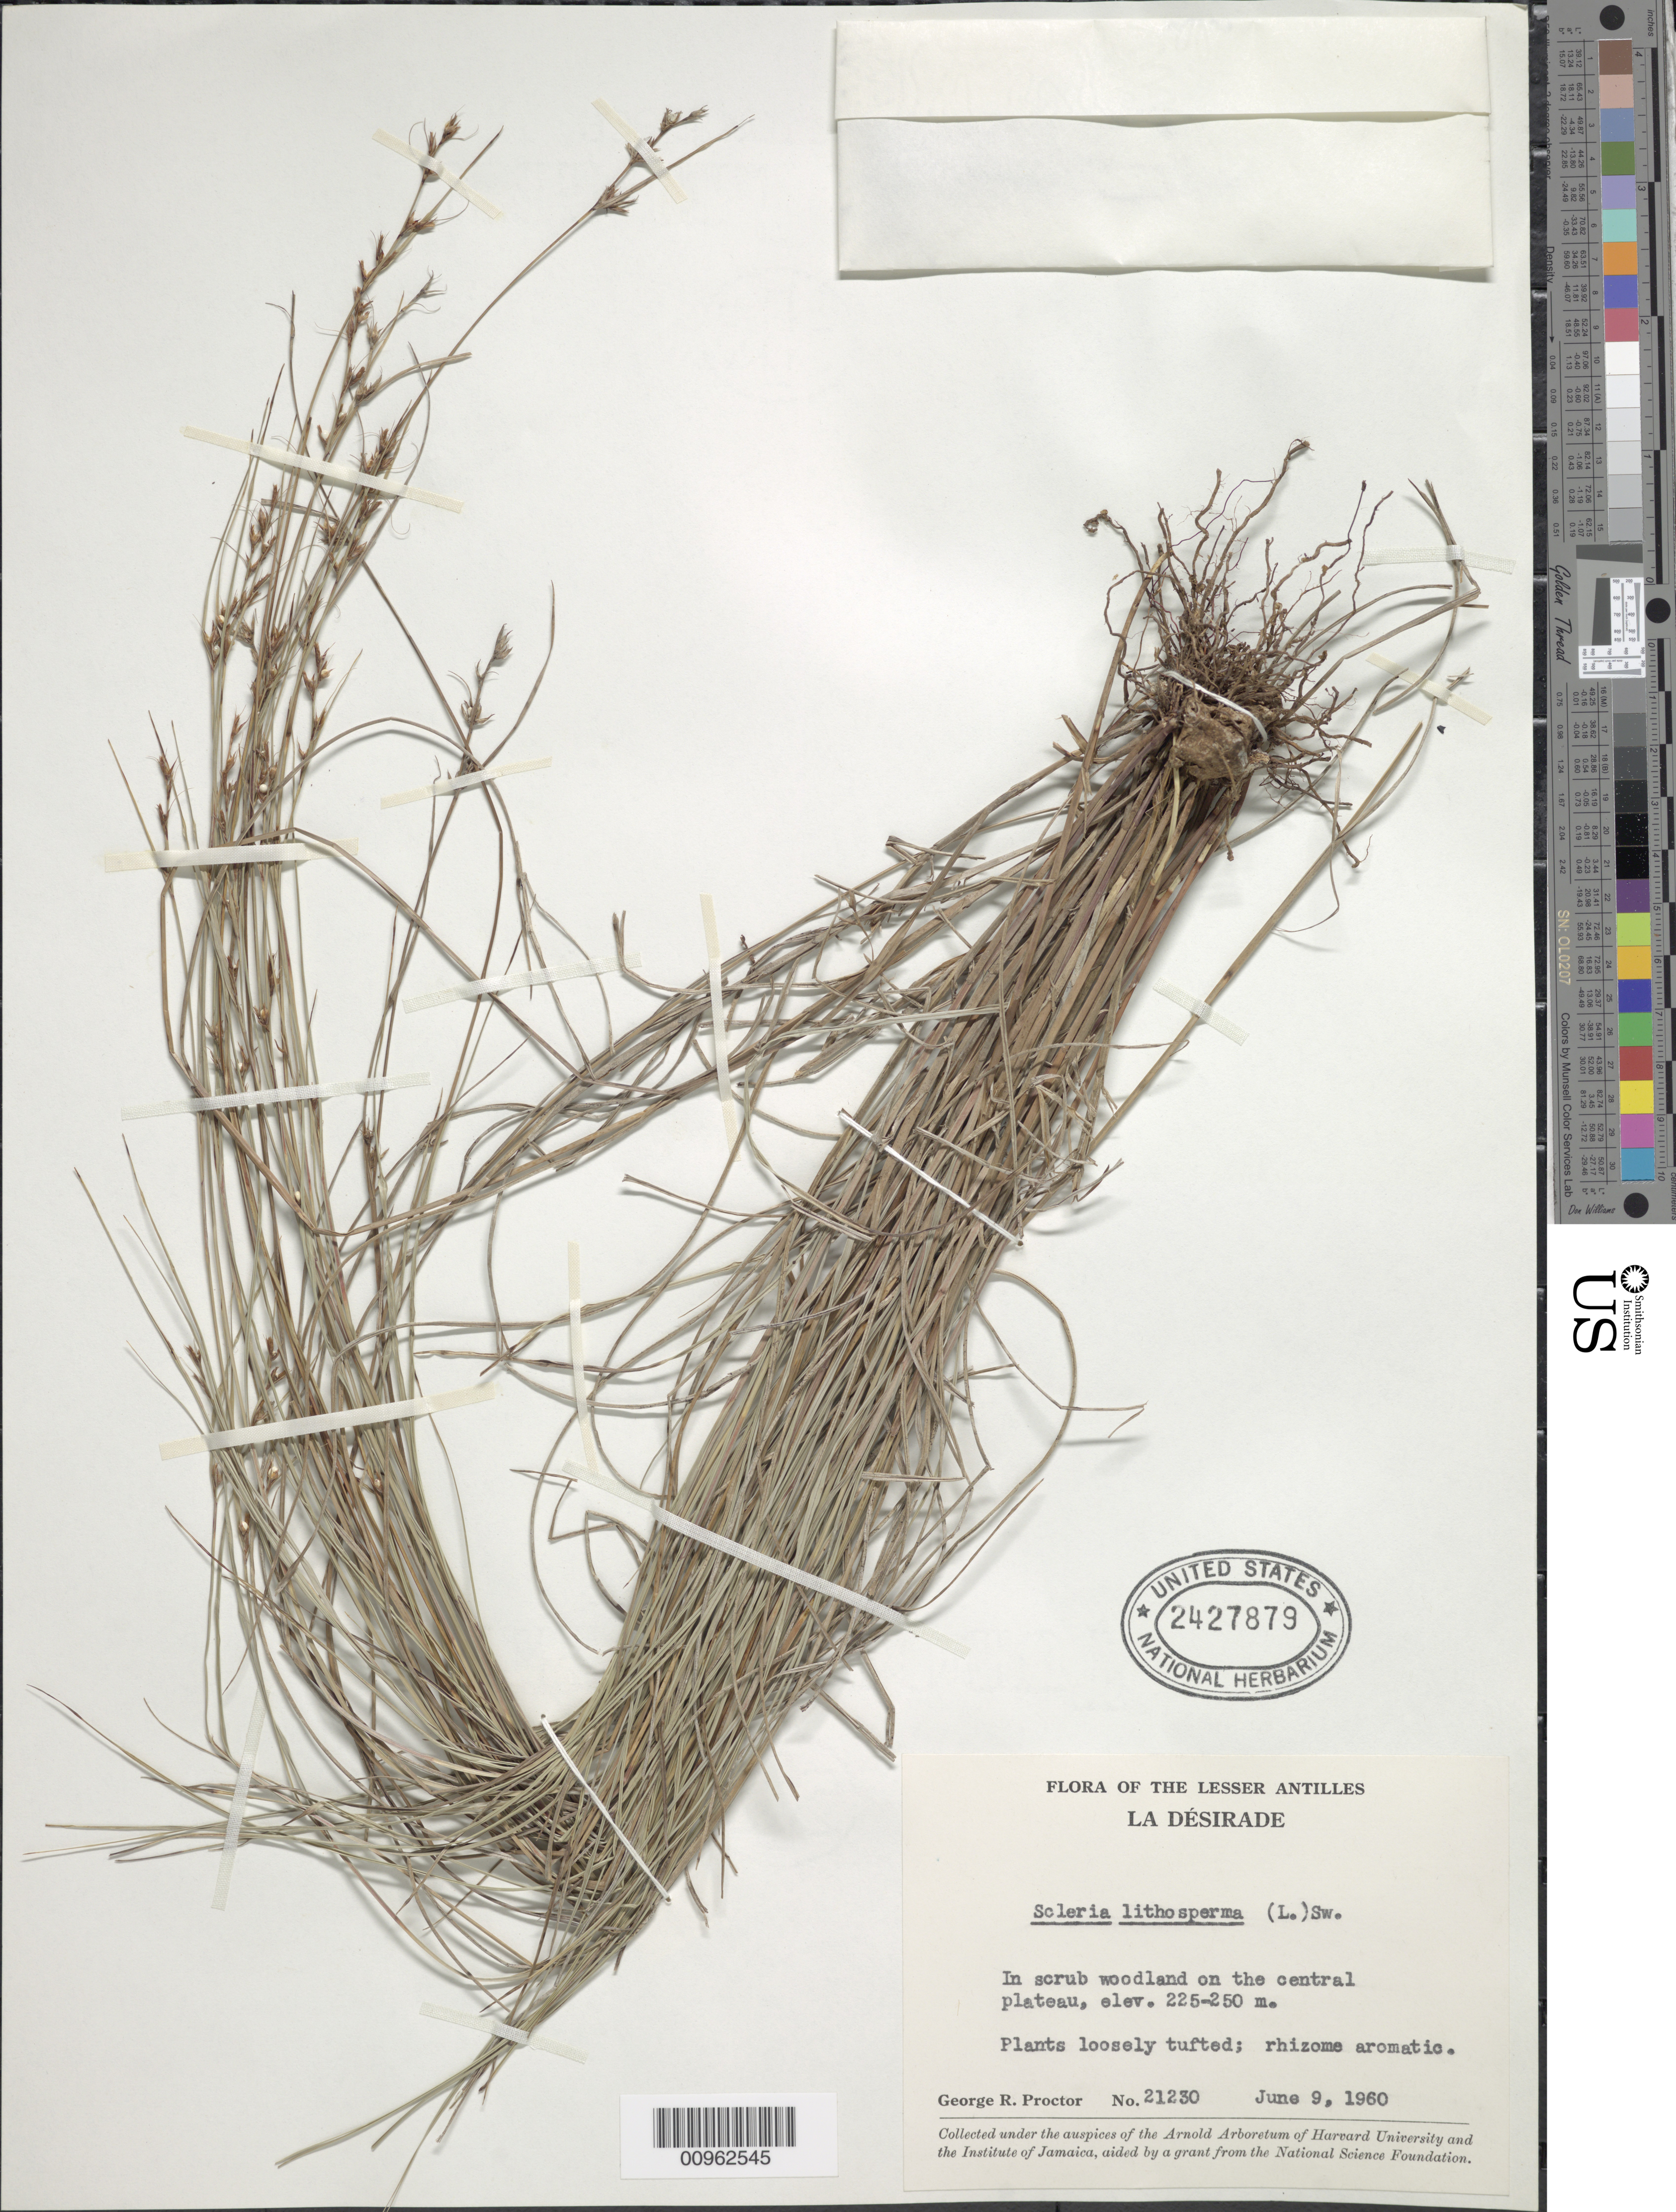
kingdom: Plantae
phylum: Tracheophyta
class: Liliopsida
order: Poales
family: Cyperaceae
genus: Scleria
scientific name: Scleria lithosperma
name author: (L.) Sw.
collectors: G. R. Proctor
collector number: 21230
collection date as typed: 09 Jun 1960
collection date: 1960-06-09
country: Guadeloupe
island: La Désirade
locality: Central plateau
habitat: In scrub woodland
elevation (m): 225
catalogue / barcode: US 2427879